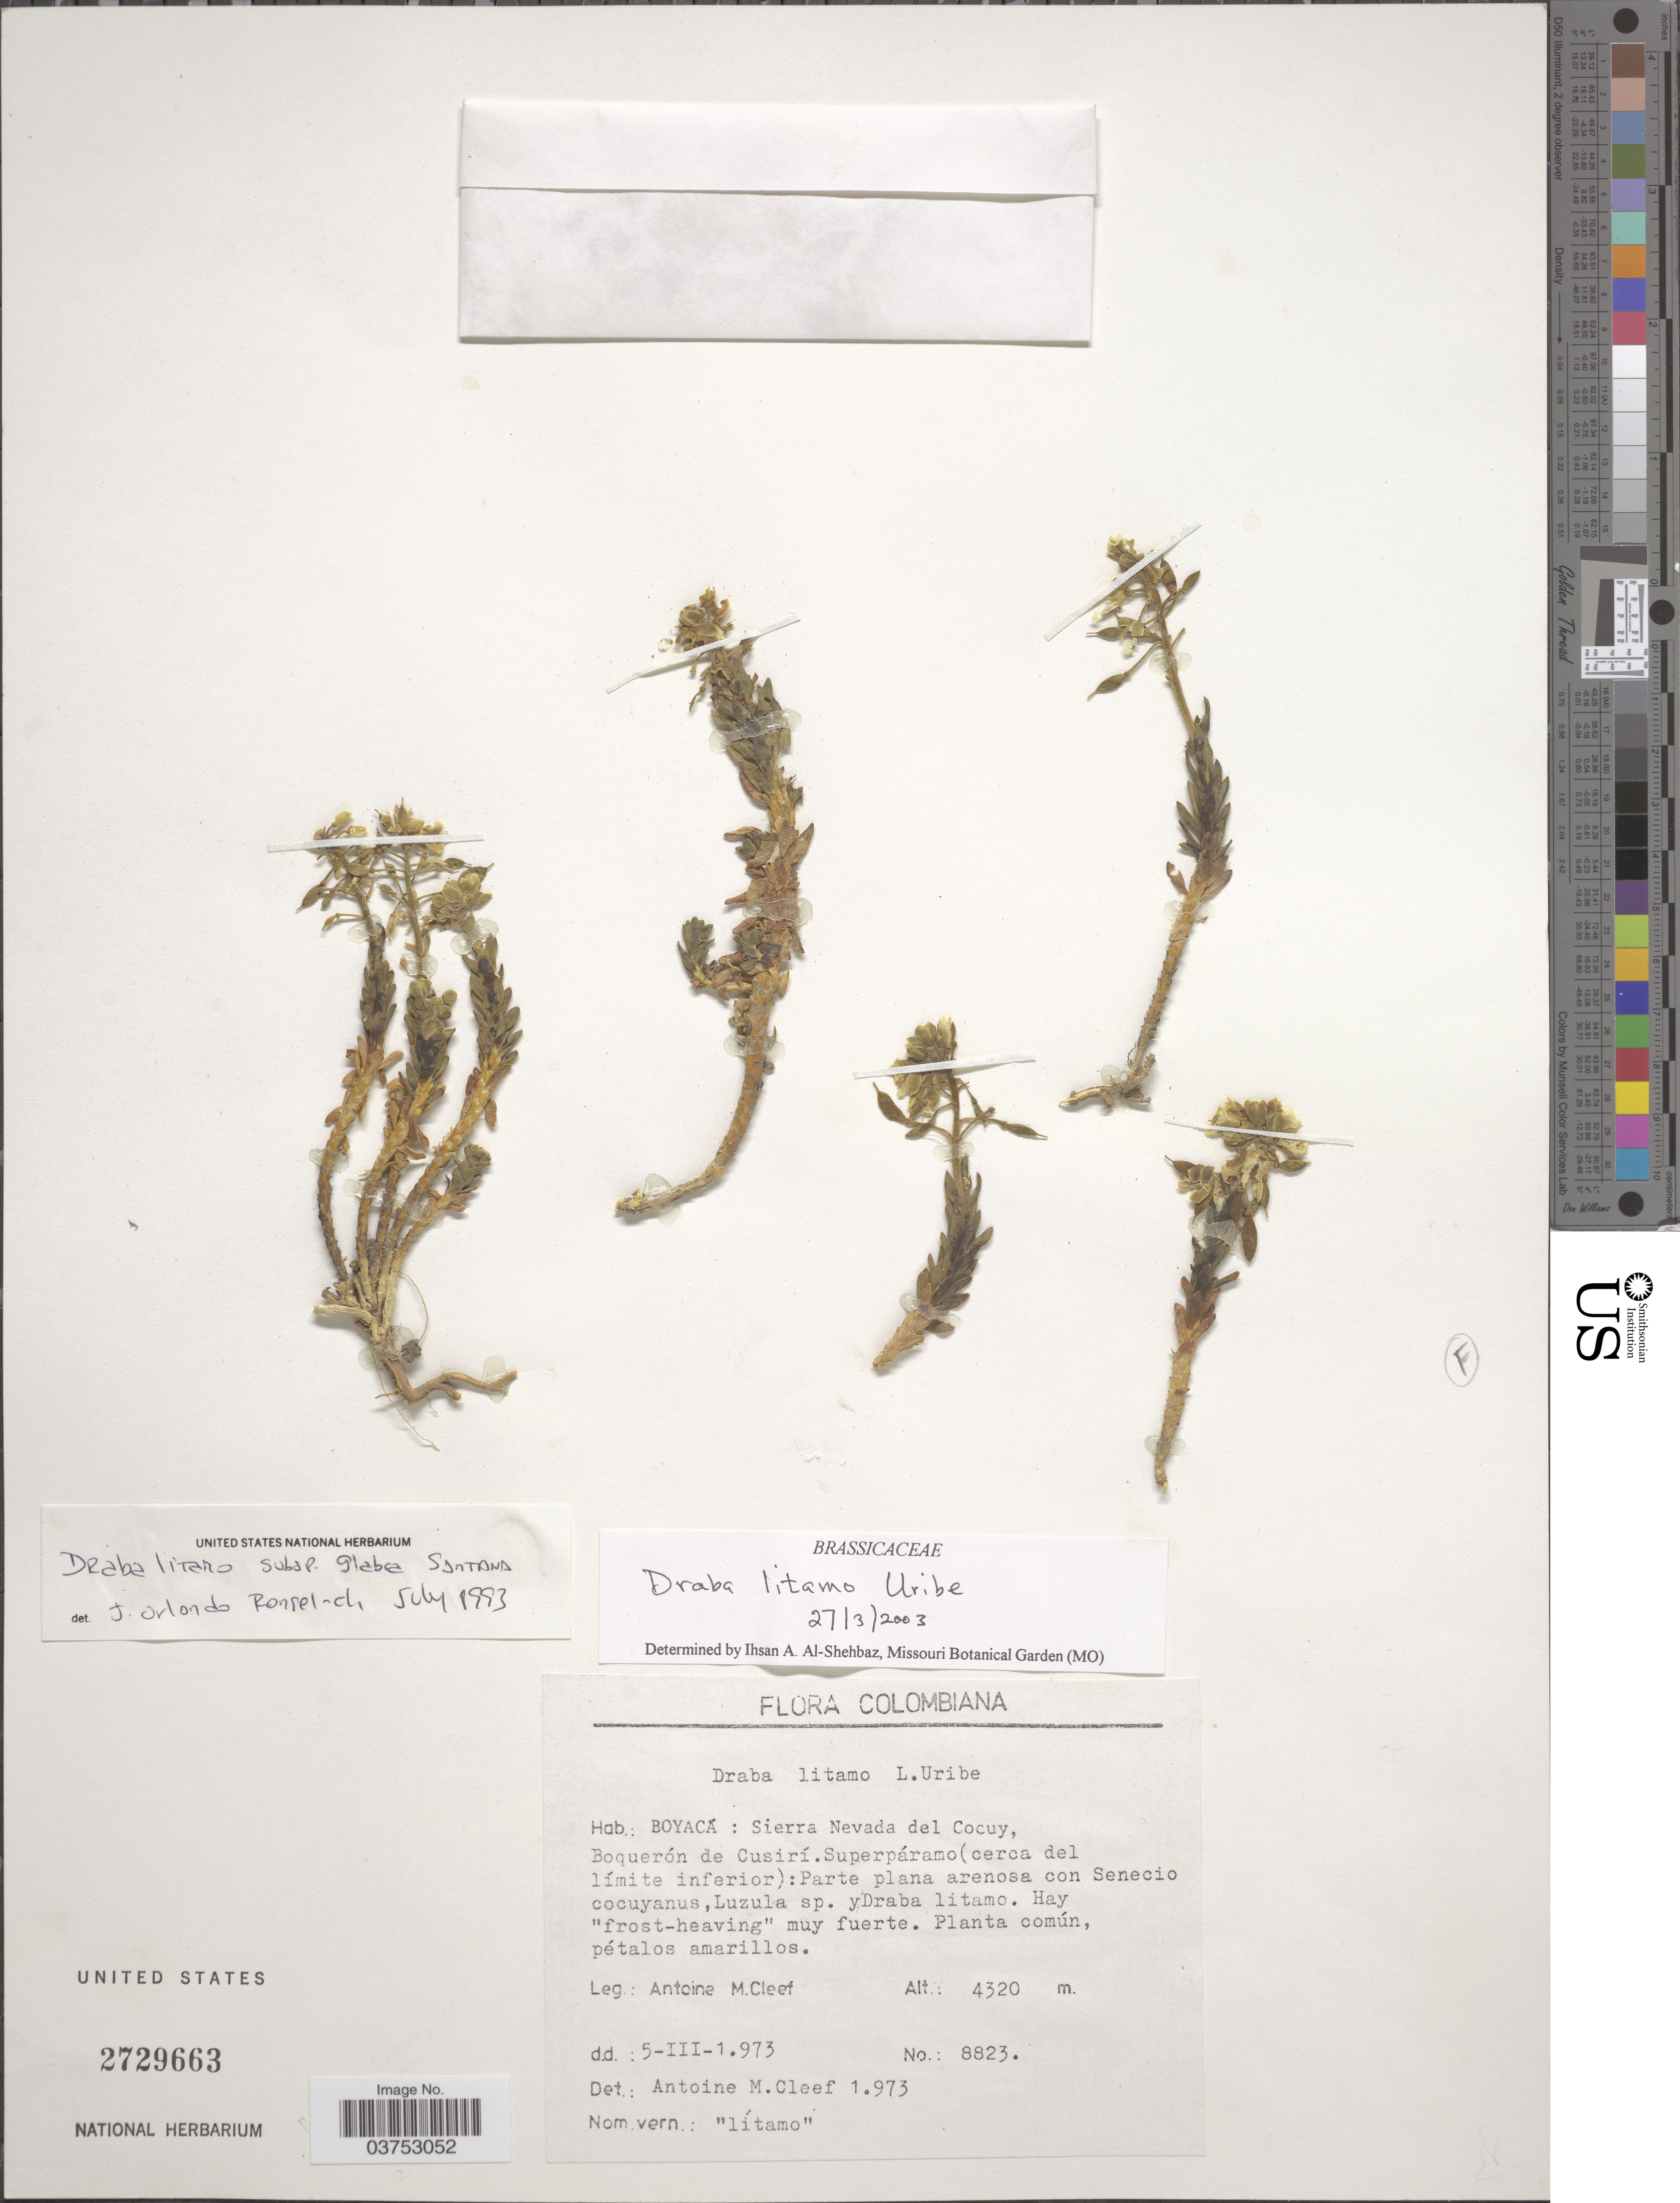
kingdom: Plantae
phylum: Tracheophyta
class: Magnoliopsida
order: Brassicales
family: Brassicaceae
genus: Draba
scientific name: Draba litamo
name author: L. Uribe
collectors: A. M. Cleef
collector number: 8823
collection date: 1973-03-05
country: Colombia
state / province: Boyacá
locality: Sierra Nevada del Cocuy, Boquerón de Cusirí. Superpáramo (cerca del límite inferior): Parte plana arenosa.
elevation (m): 4320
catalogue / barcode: US 2729663